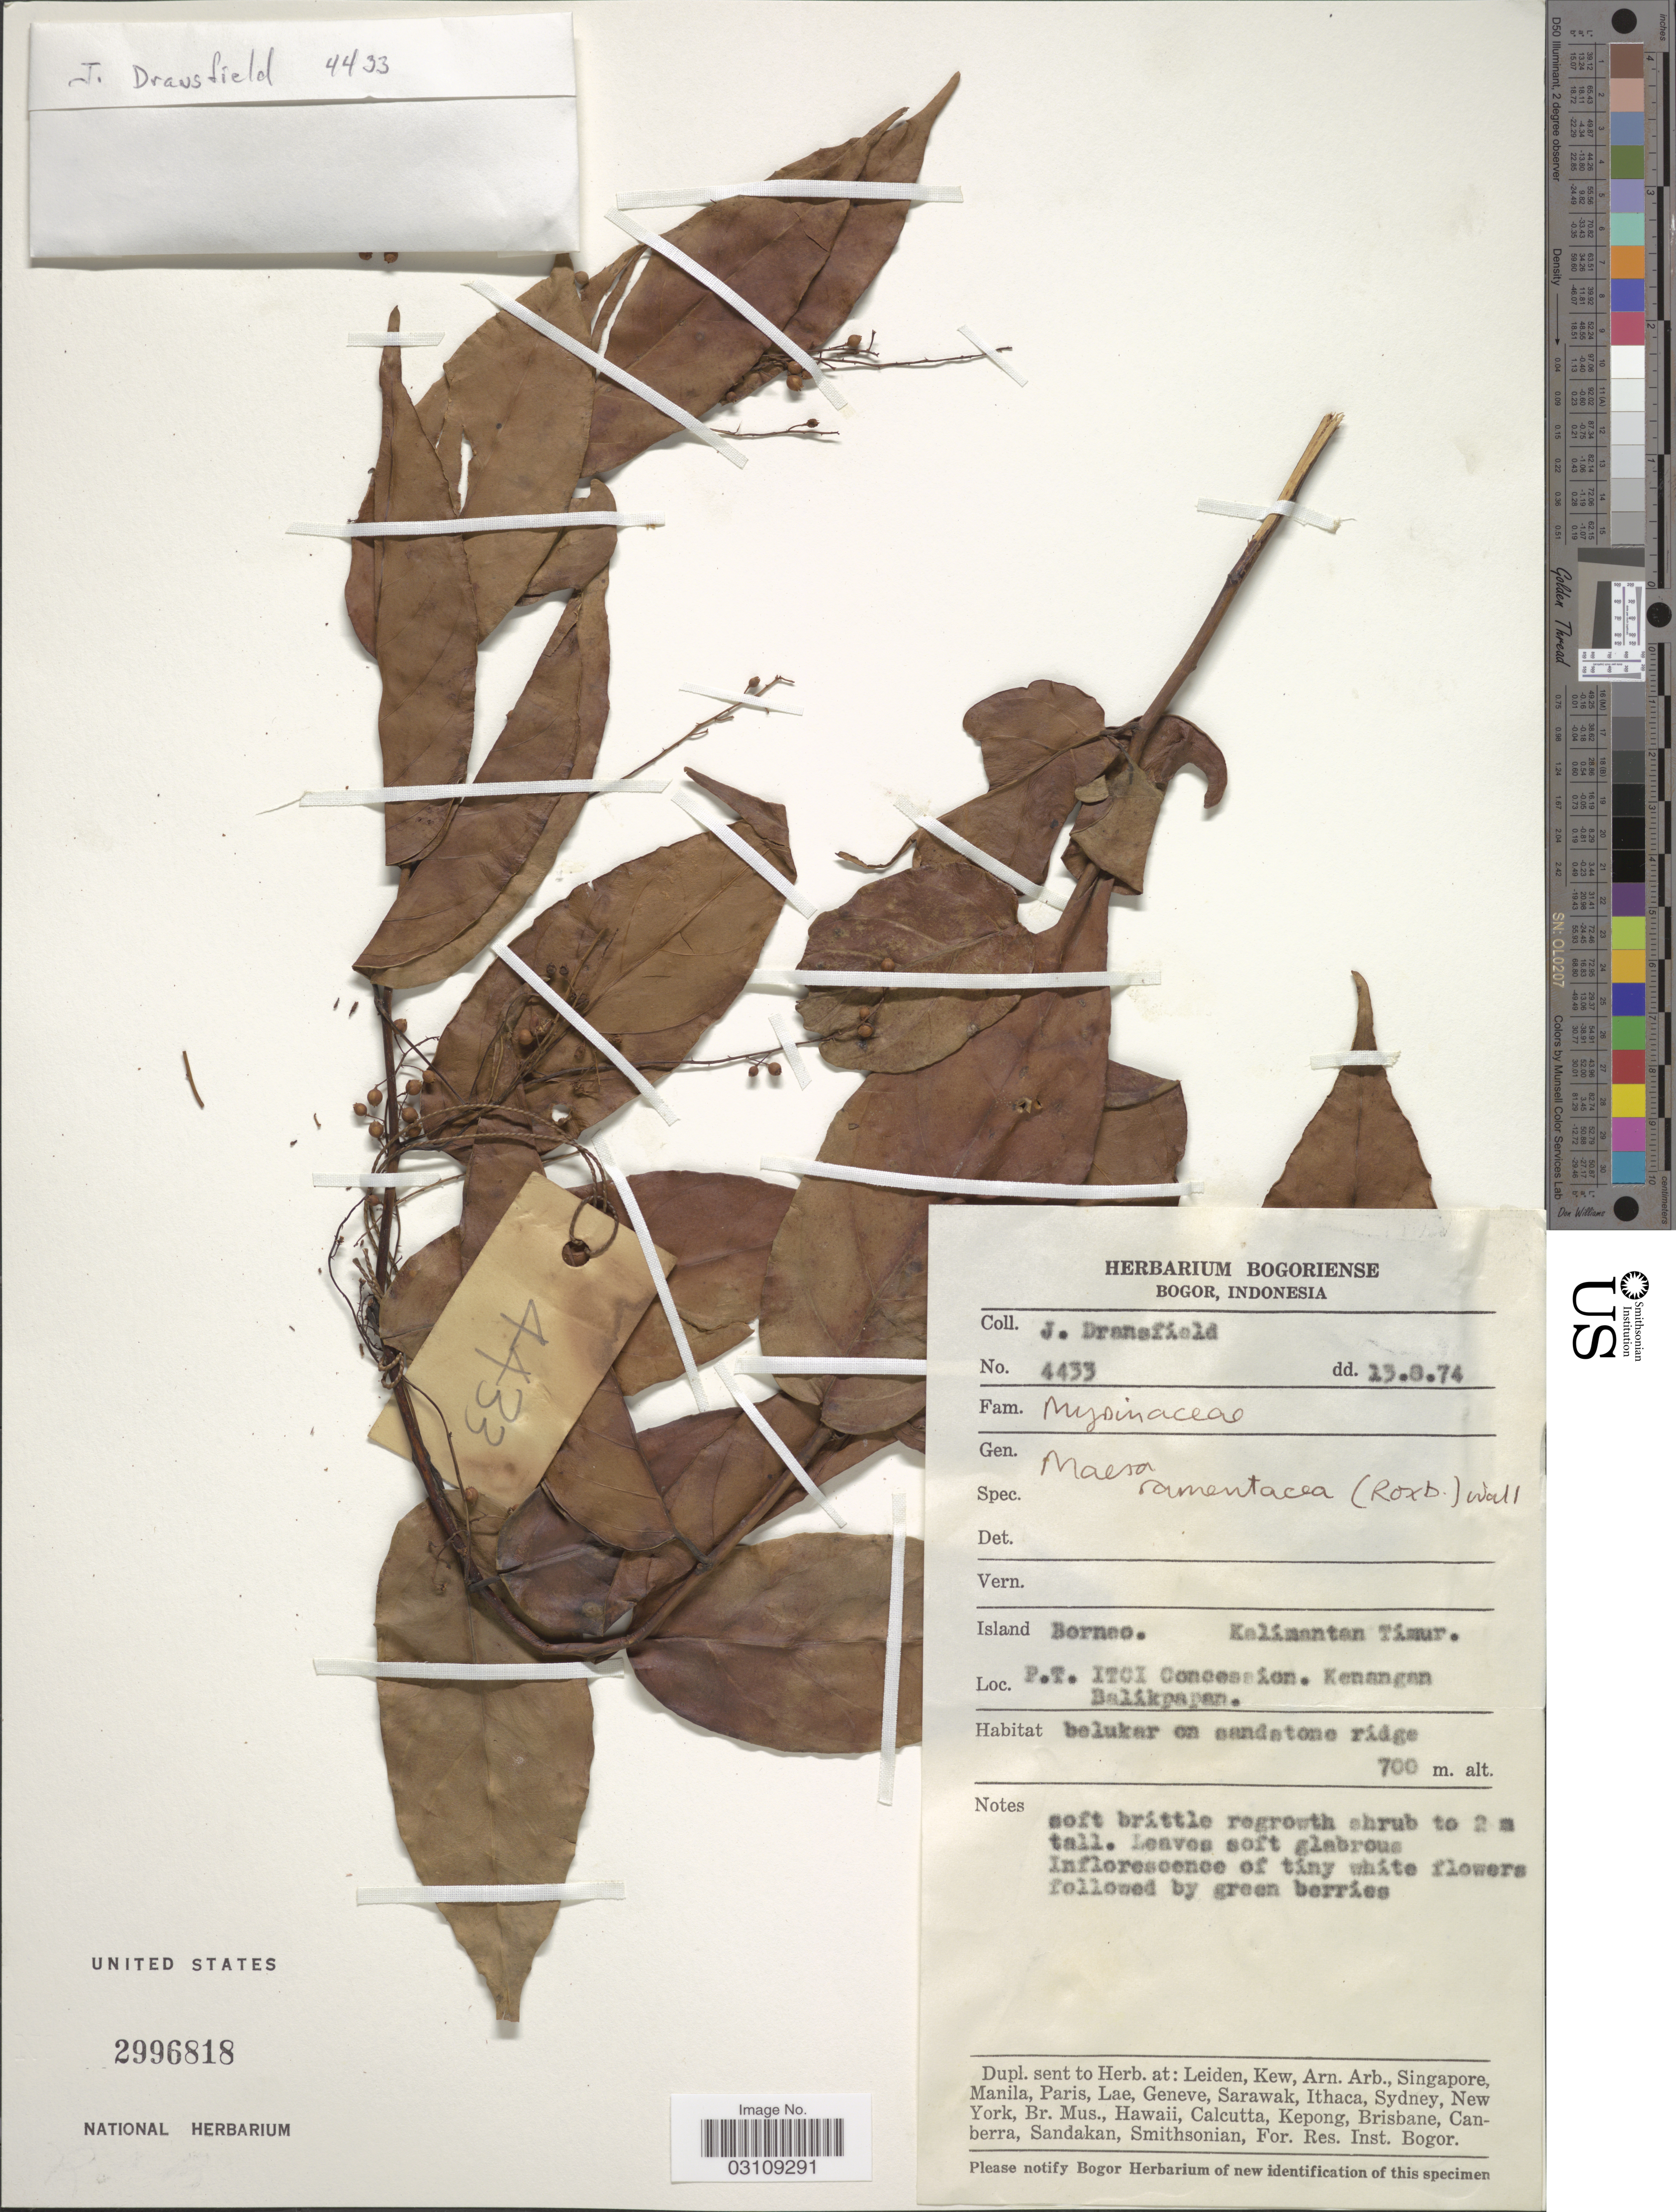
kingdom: Plantae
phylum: Tracheophyta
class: Magnoliopsida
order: Ericales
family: Primulaceae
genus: Maesa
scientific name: Maesa ramentacea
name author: (Roxb.) A. DC.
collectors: J. Dransfield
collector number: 4433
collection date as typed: Transcribed d/m/y: 13/8/74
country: Indonesia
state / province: Kalimantan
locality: Island Borneo. Kalimantan Timur. P.T. ITCI Concession. Kenangan Balikpapan.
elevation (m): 700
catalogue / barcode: US 2996818